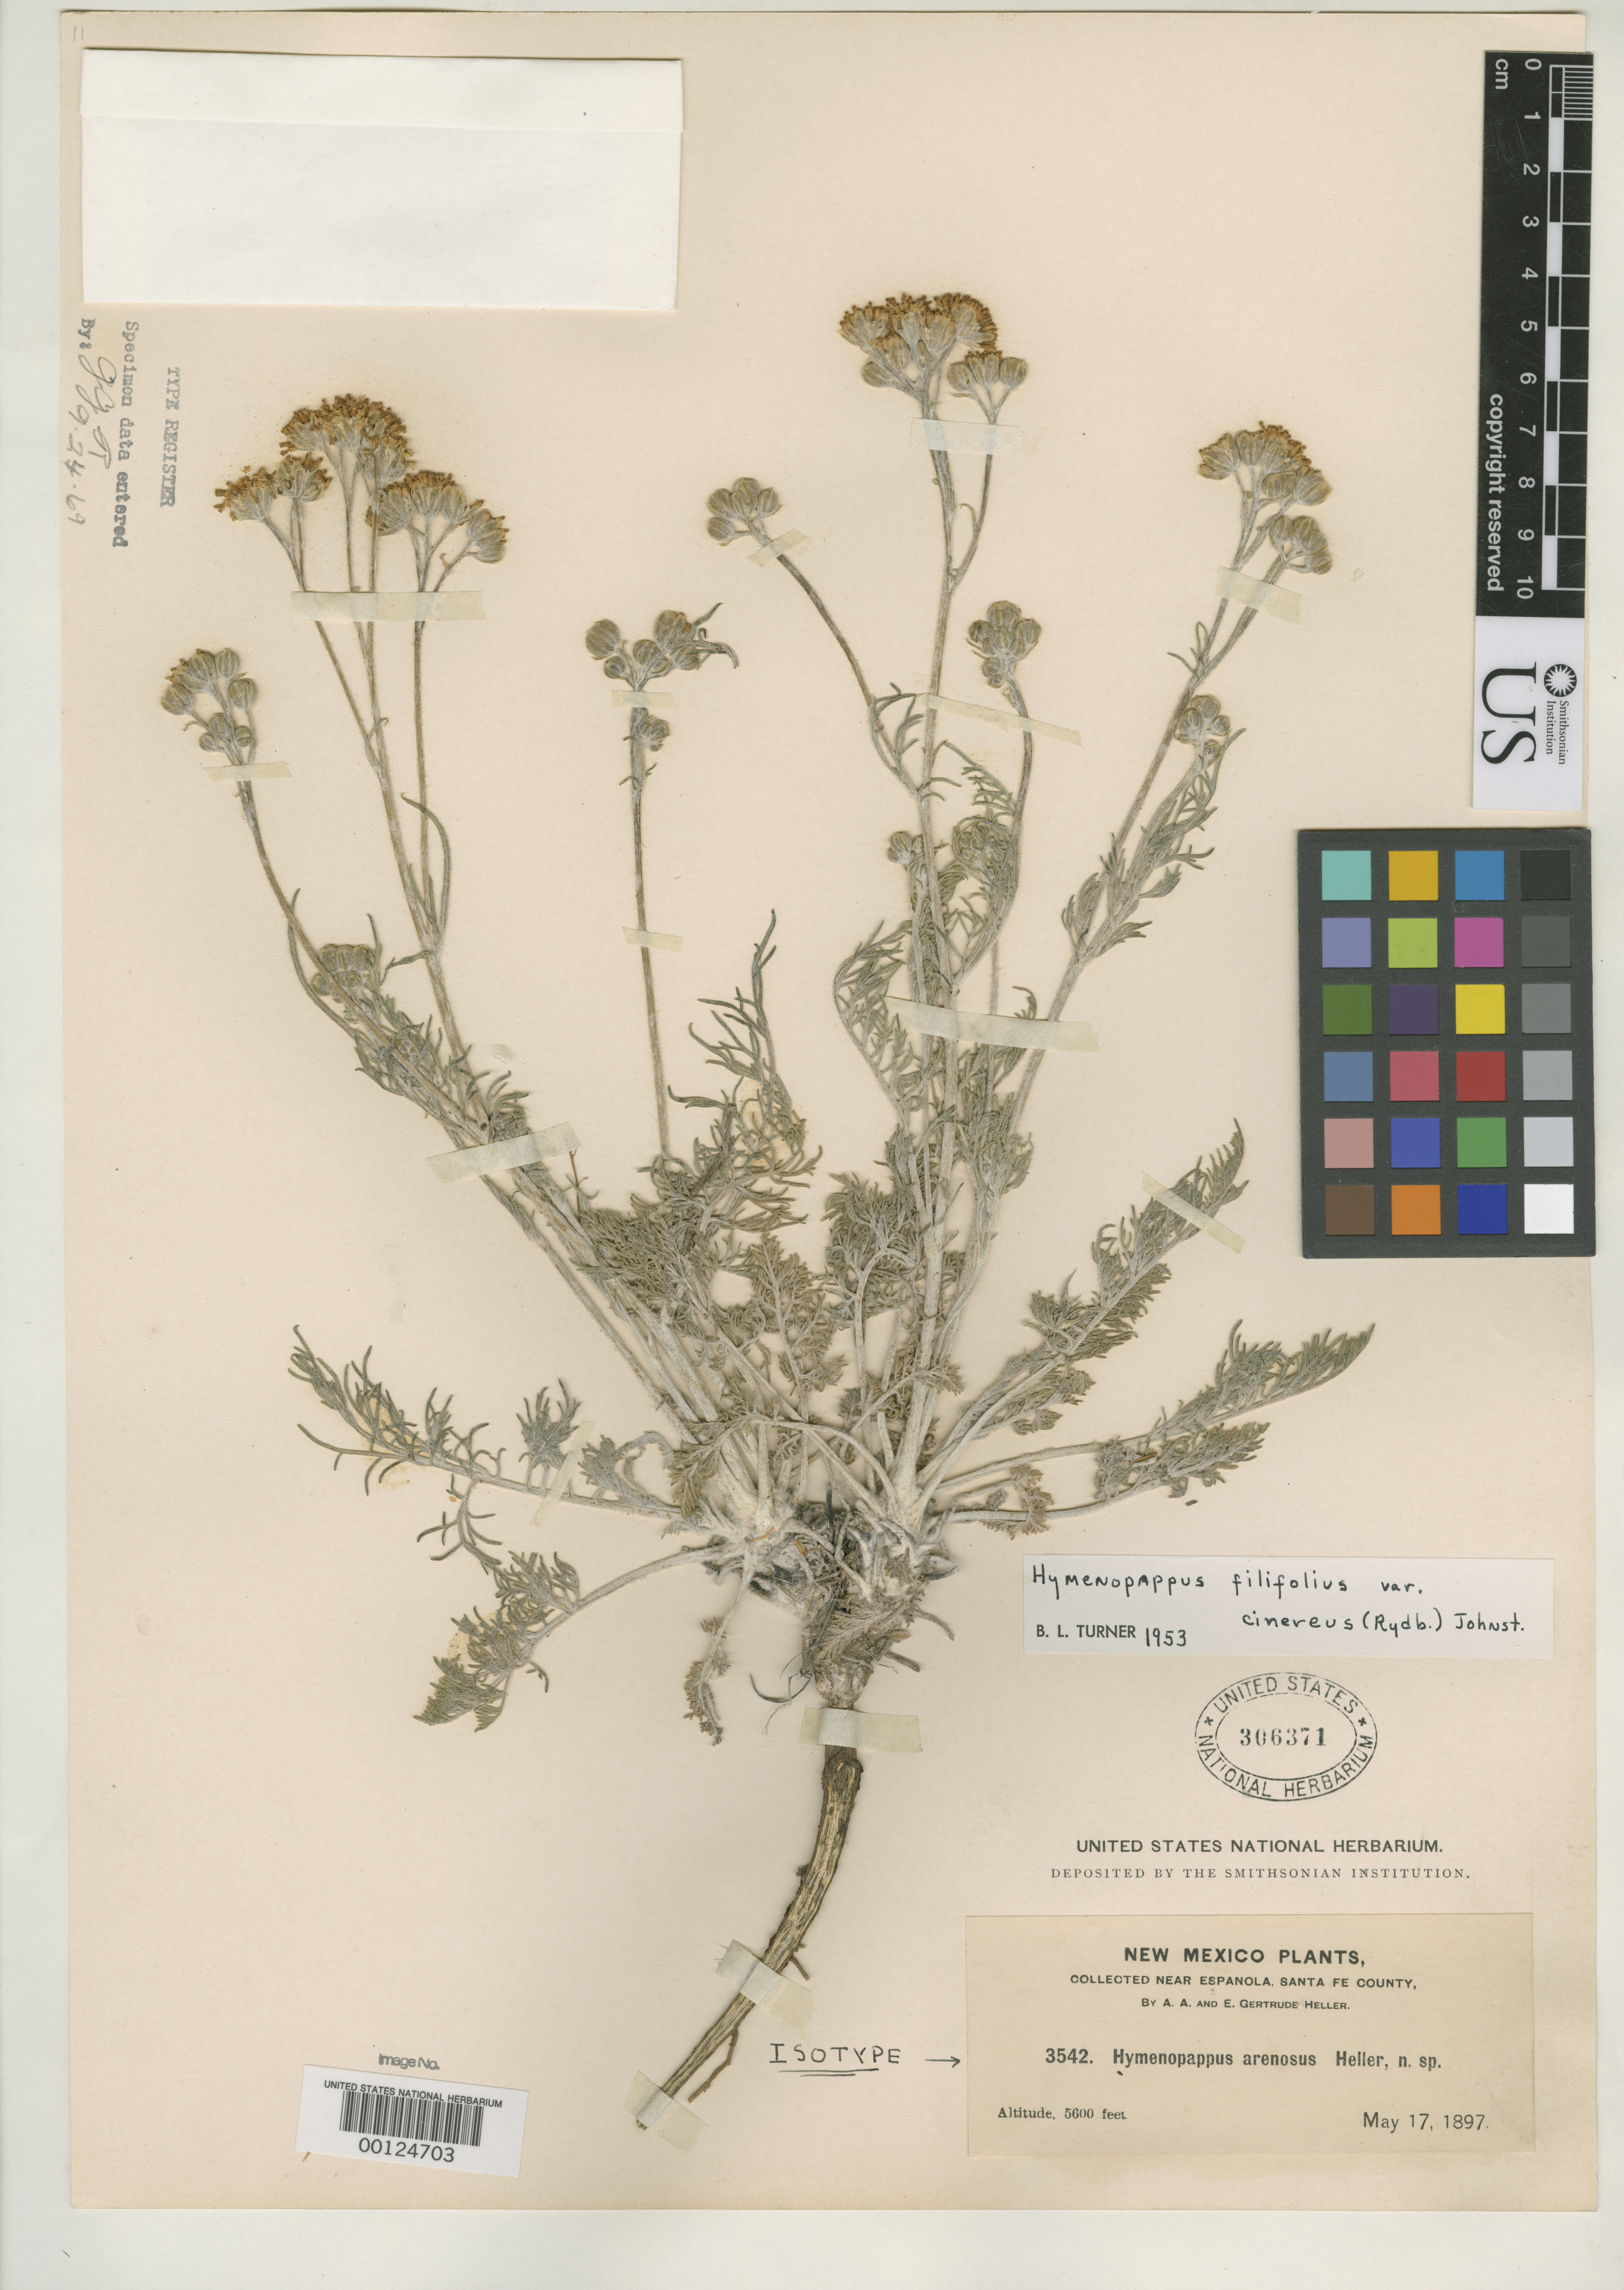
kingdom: Plantae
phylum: Tracheophyta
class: Magnoliopsida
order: Asterales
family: Asteraceae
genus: Hymenopappus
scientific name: Hymenopappus arenosus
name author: A. Heller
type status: Isotype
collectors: A. A. Heller & E. G. Heller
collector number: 3542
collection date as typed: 17 May 1897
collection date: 1897-05-17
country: United States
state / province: New Mexico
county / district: Santa Fe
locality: Near Espanola; alt. 5600 ft.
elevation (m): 1707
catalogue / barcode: US 306371